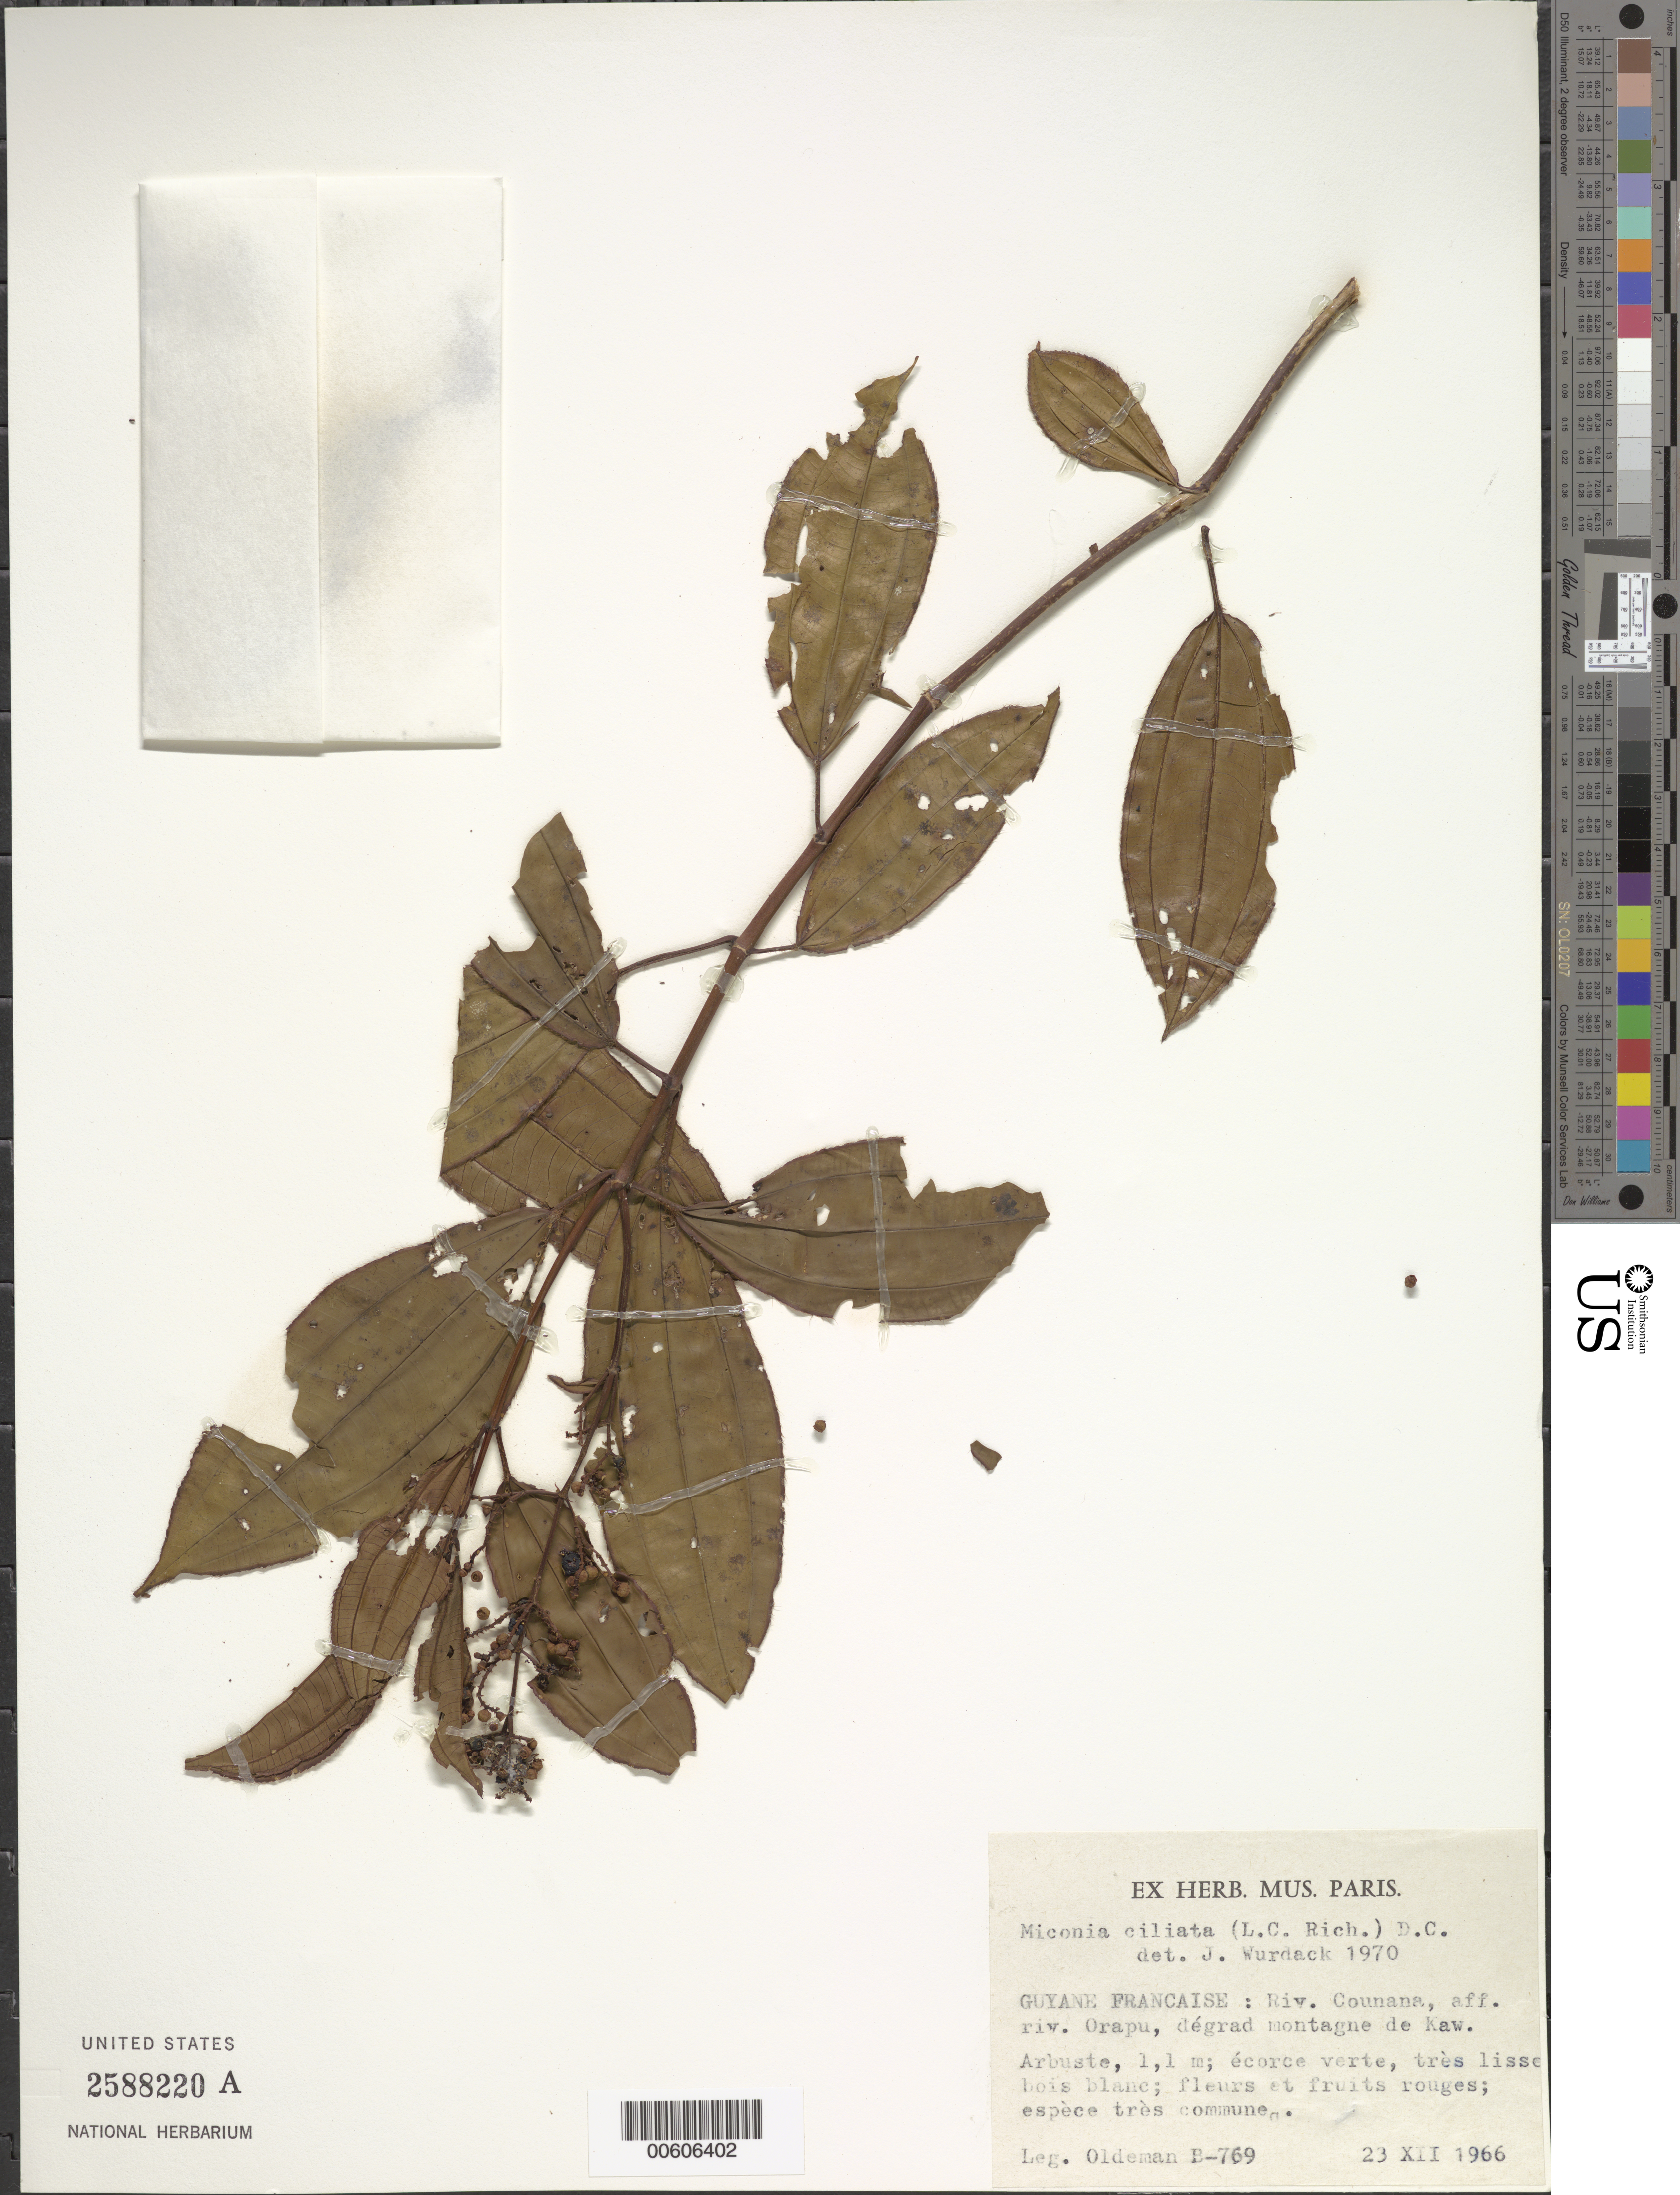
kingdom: Plantae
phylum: Tracheophyta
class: Magnoliopsida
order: Myrtales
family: Melastomataceae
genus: Miconia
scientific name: Miconia ciliata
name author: (Rich.) DC.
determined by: Wurdack, John J., (US), US (UNITED STATES)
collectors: R. Oldeman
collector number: B 769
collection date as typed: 23-Dec-66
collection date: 1966-12-23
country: French Guiana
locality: Rivière Counana, aff. riv. Orapu, dégrad montagne de Kaw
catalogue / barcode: US 2588220A